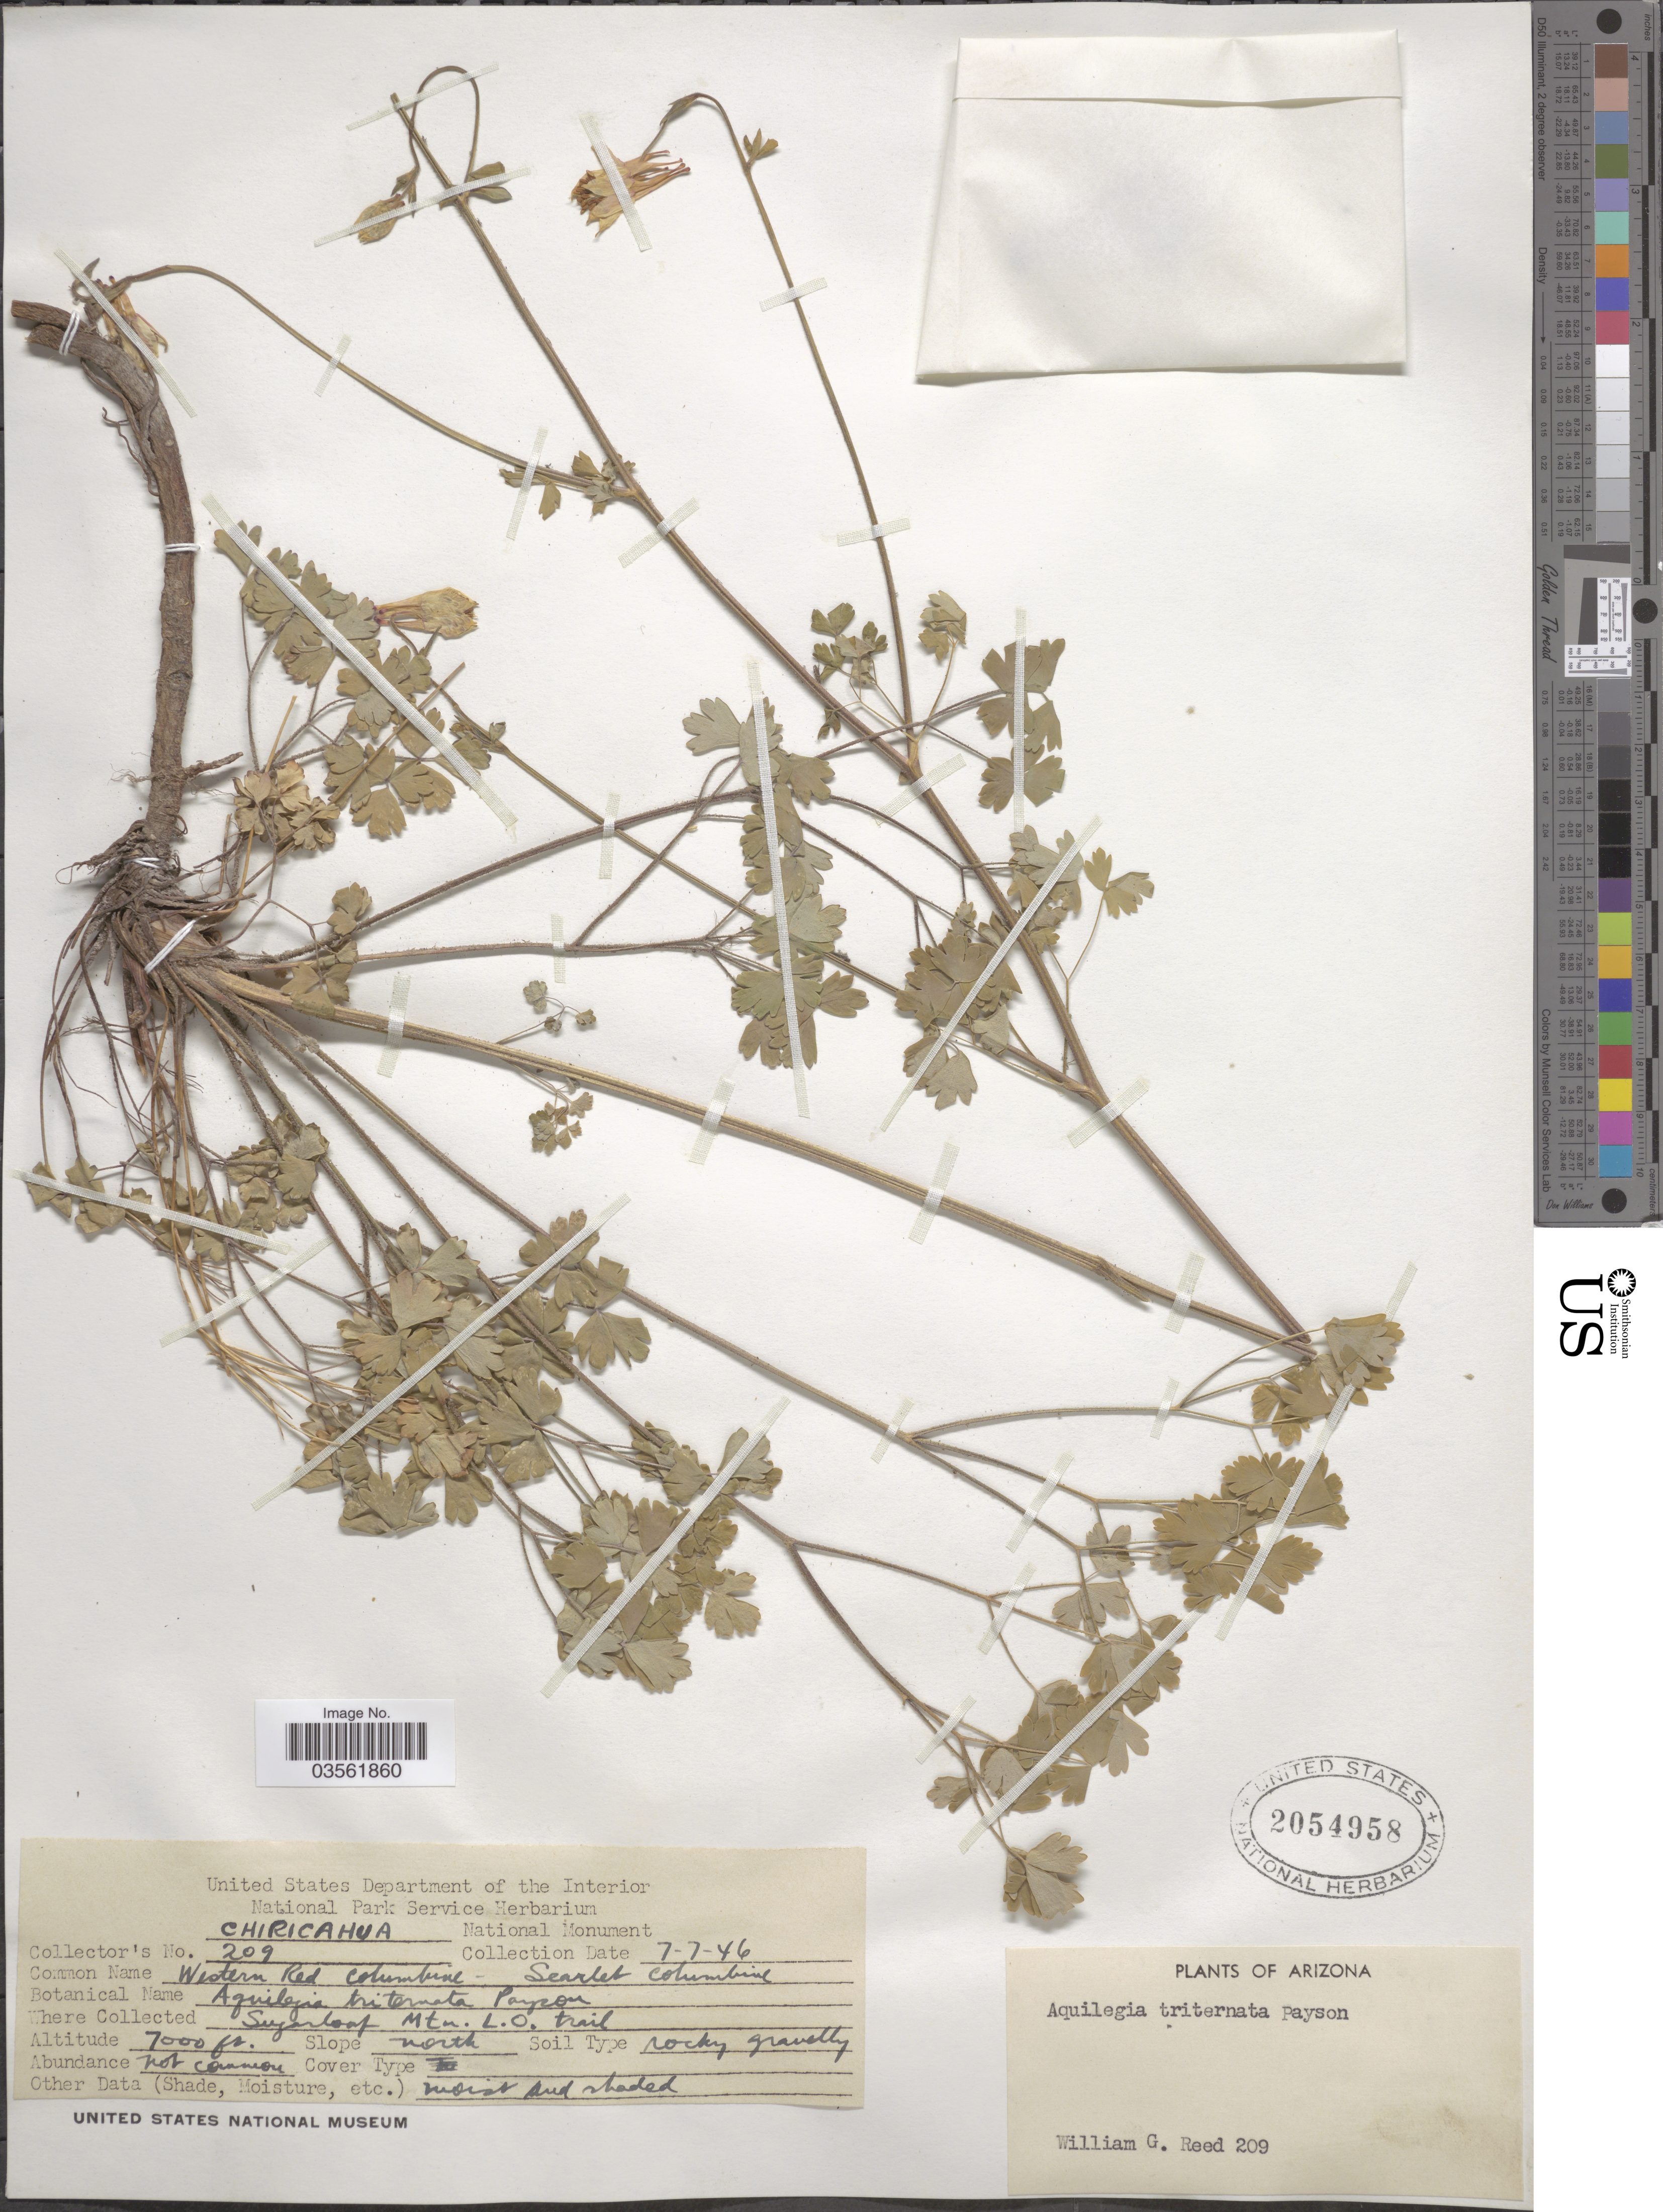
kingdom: Plantae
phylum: Tracheophyta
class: Magnoliopsida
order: Ranunculales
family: Ranunculaceae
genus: Aquilegia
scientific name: Aquilegia triternata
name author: Payson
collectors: W. Reed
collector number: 209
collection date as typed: Transcribed d/m/y: 7/7/46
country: United States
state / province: Arizona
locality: Chiricahua National Monument. Siyartaat Mtn. L.O. trail. Slope north.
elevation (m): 2134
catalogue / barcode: US 2054958